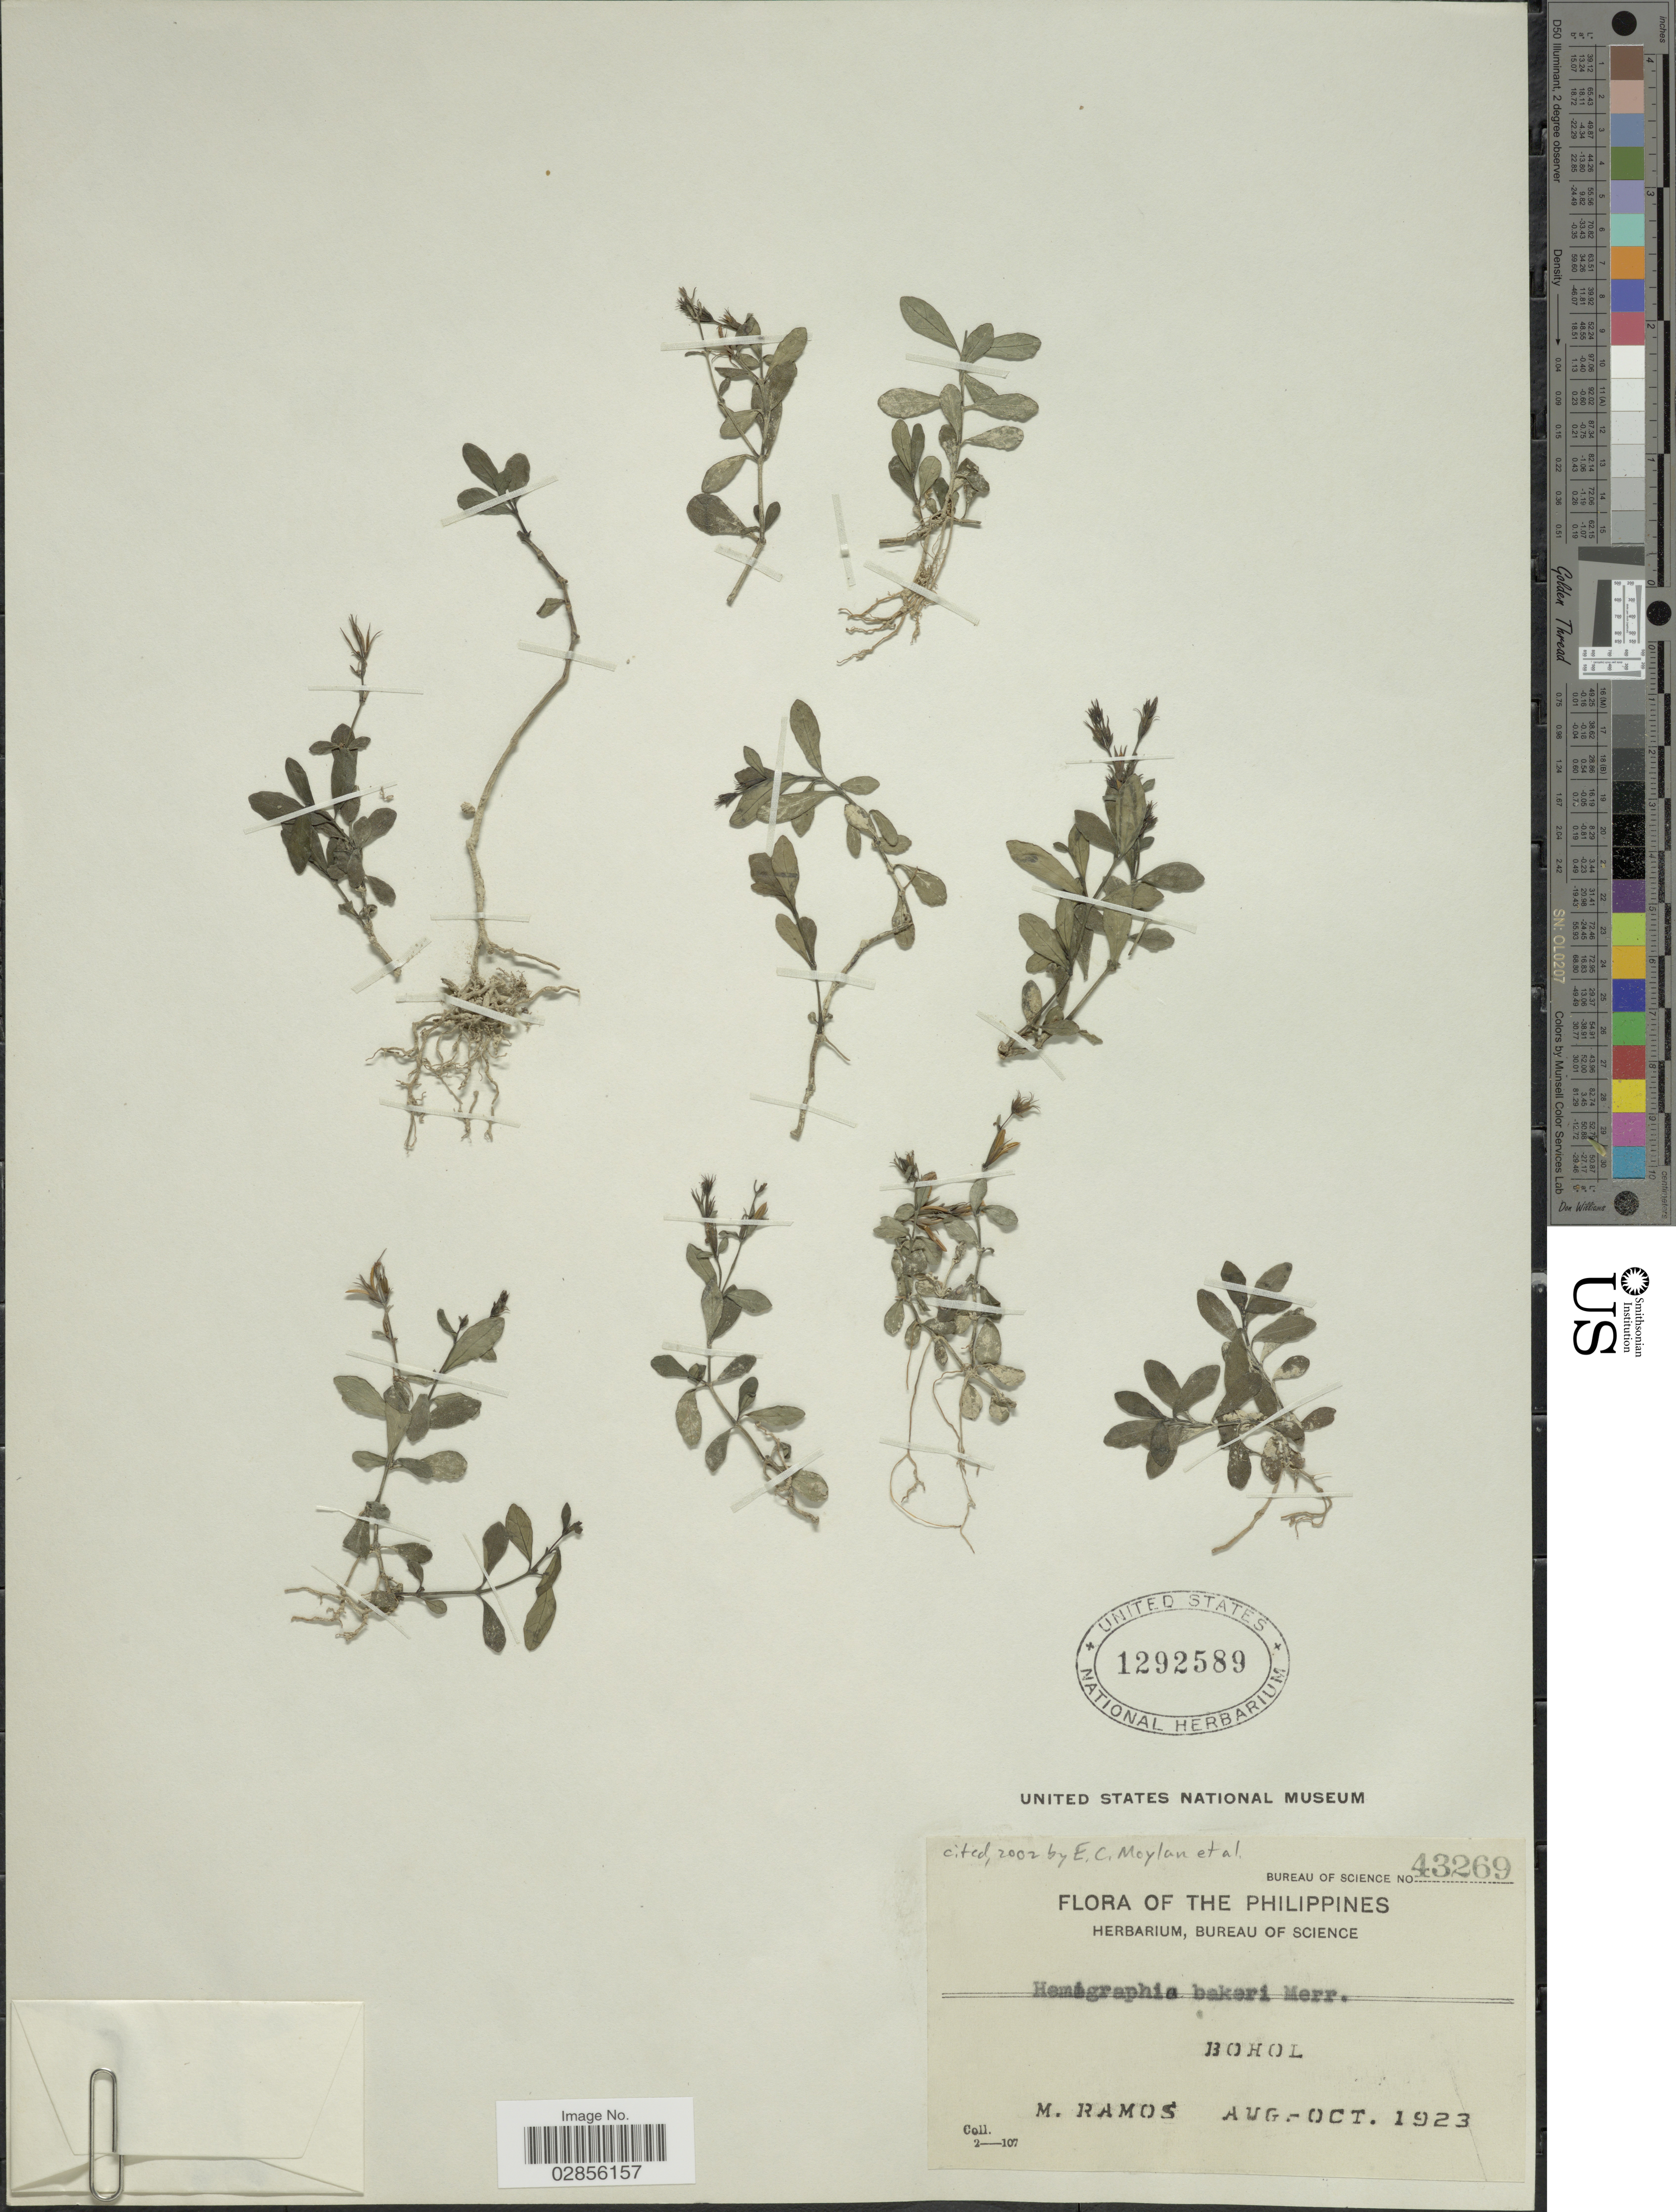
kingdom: Plantae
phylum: Tracheophyta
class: Magnoliopsida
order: Lamiales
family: Acanthaceae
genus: Hemigraphis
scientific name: Hemigraphis bakeri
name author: Merr.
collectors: M. Ramos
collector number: Bureau of Science 43269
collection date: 1923-08/1923-10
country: Philippines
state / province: Central Visayas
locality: Bohol.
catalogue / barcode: US 1292589